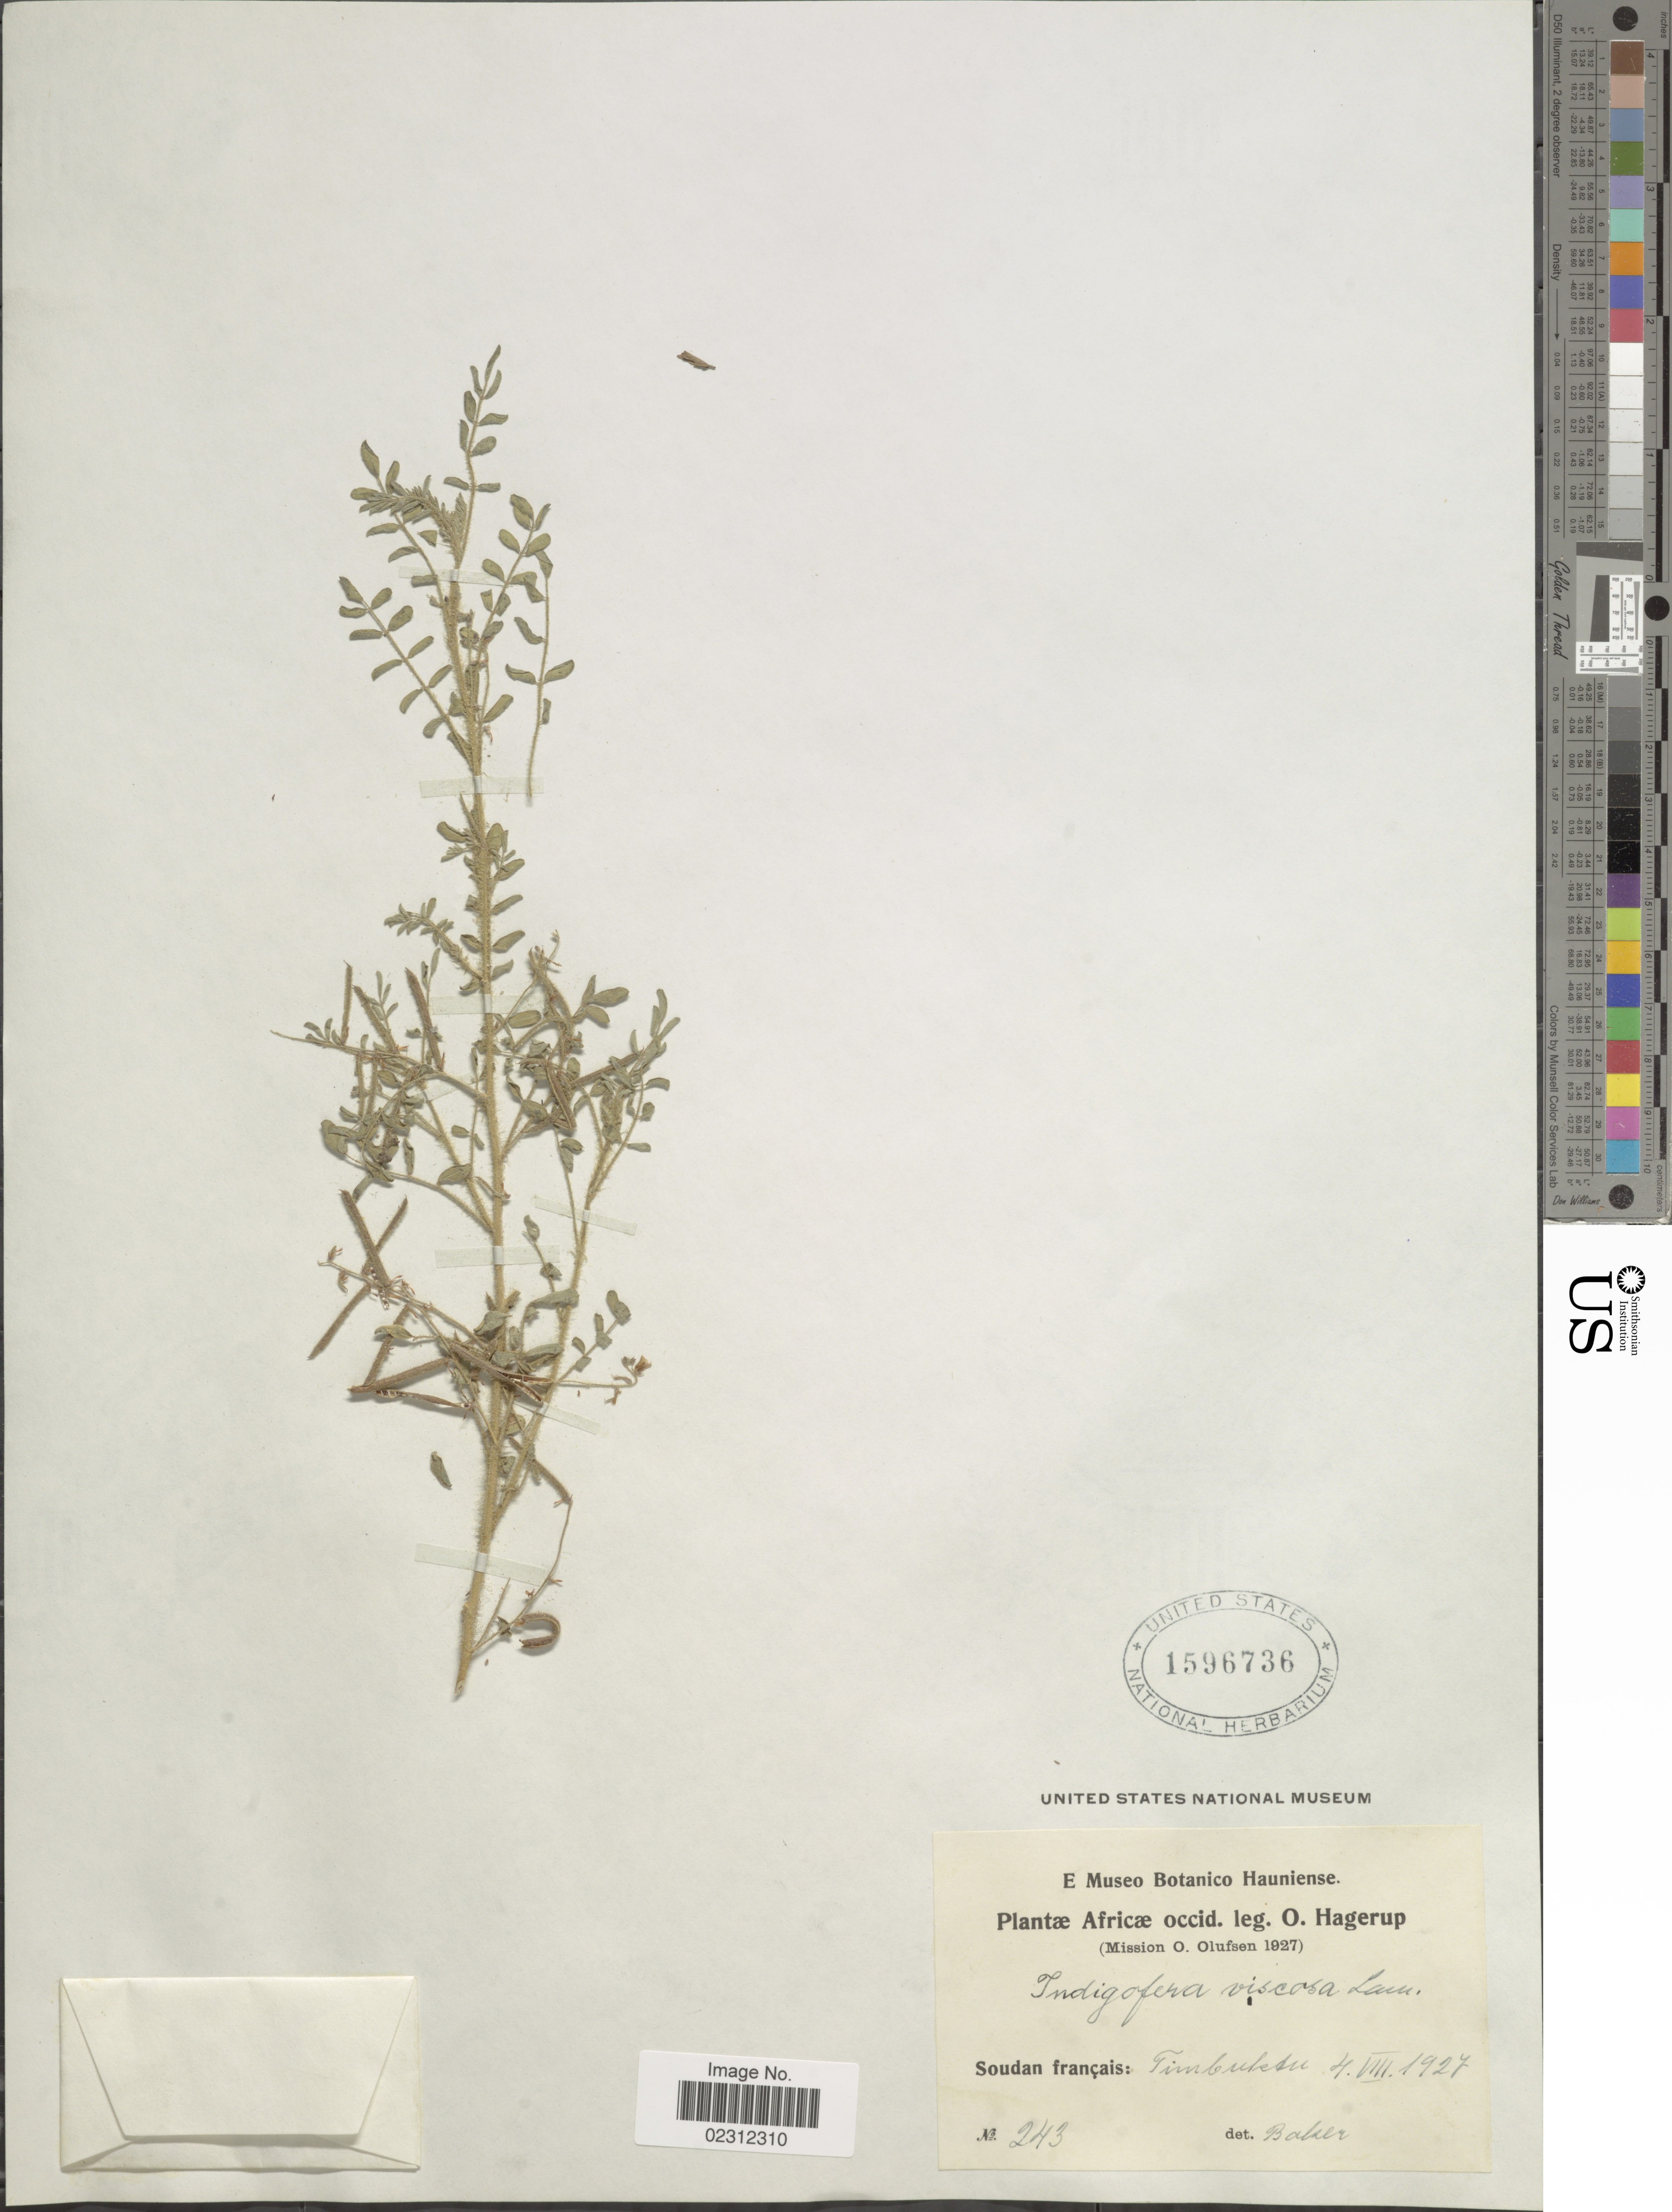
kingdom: Plantae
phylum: Tracheophyta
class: Magnoliopsida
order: Fabales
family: Fabaceae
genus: Indigofera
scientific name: Indigofera viscosa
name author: Lam.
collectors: O. Hagerup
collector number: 243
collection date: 1927-08-04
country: Mali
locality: Soudan francais: Timbuktu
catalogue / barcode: US 1596736